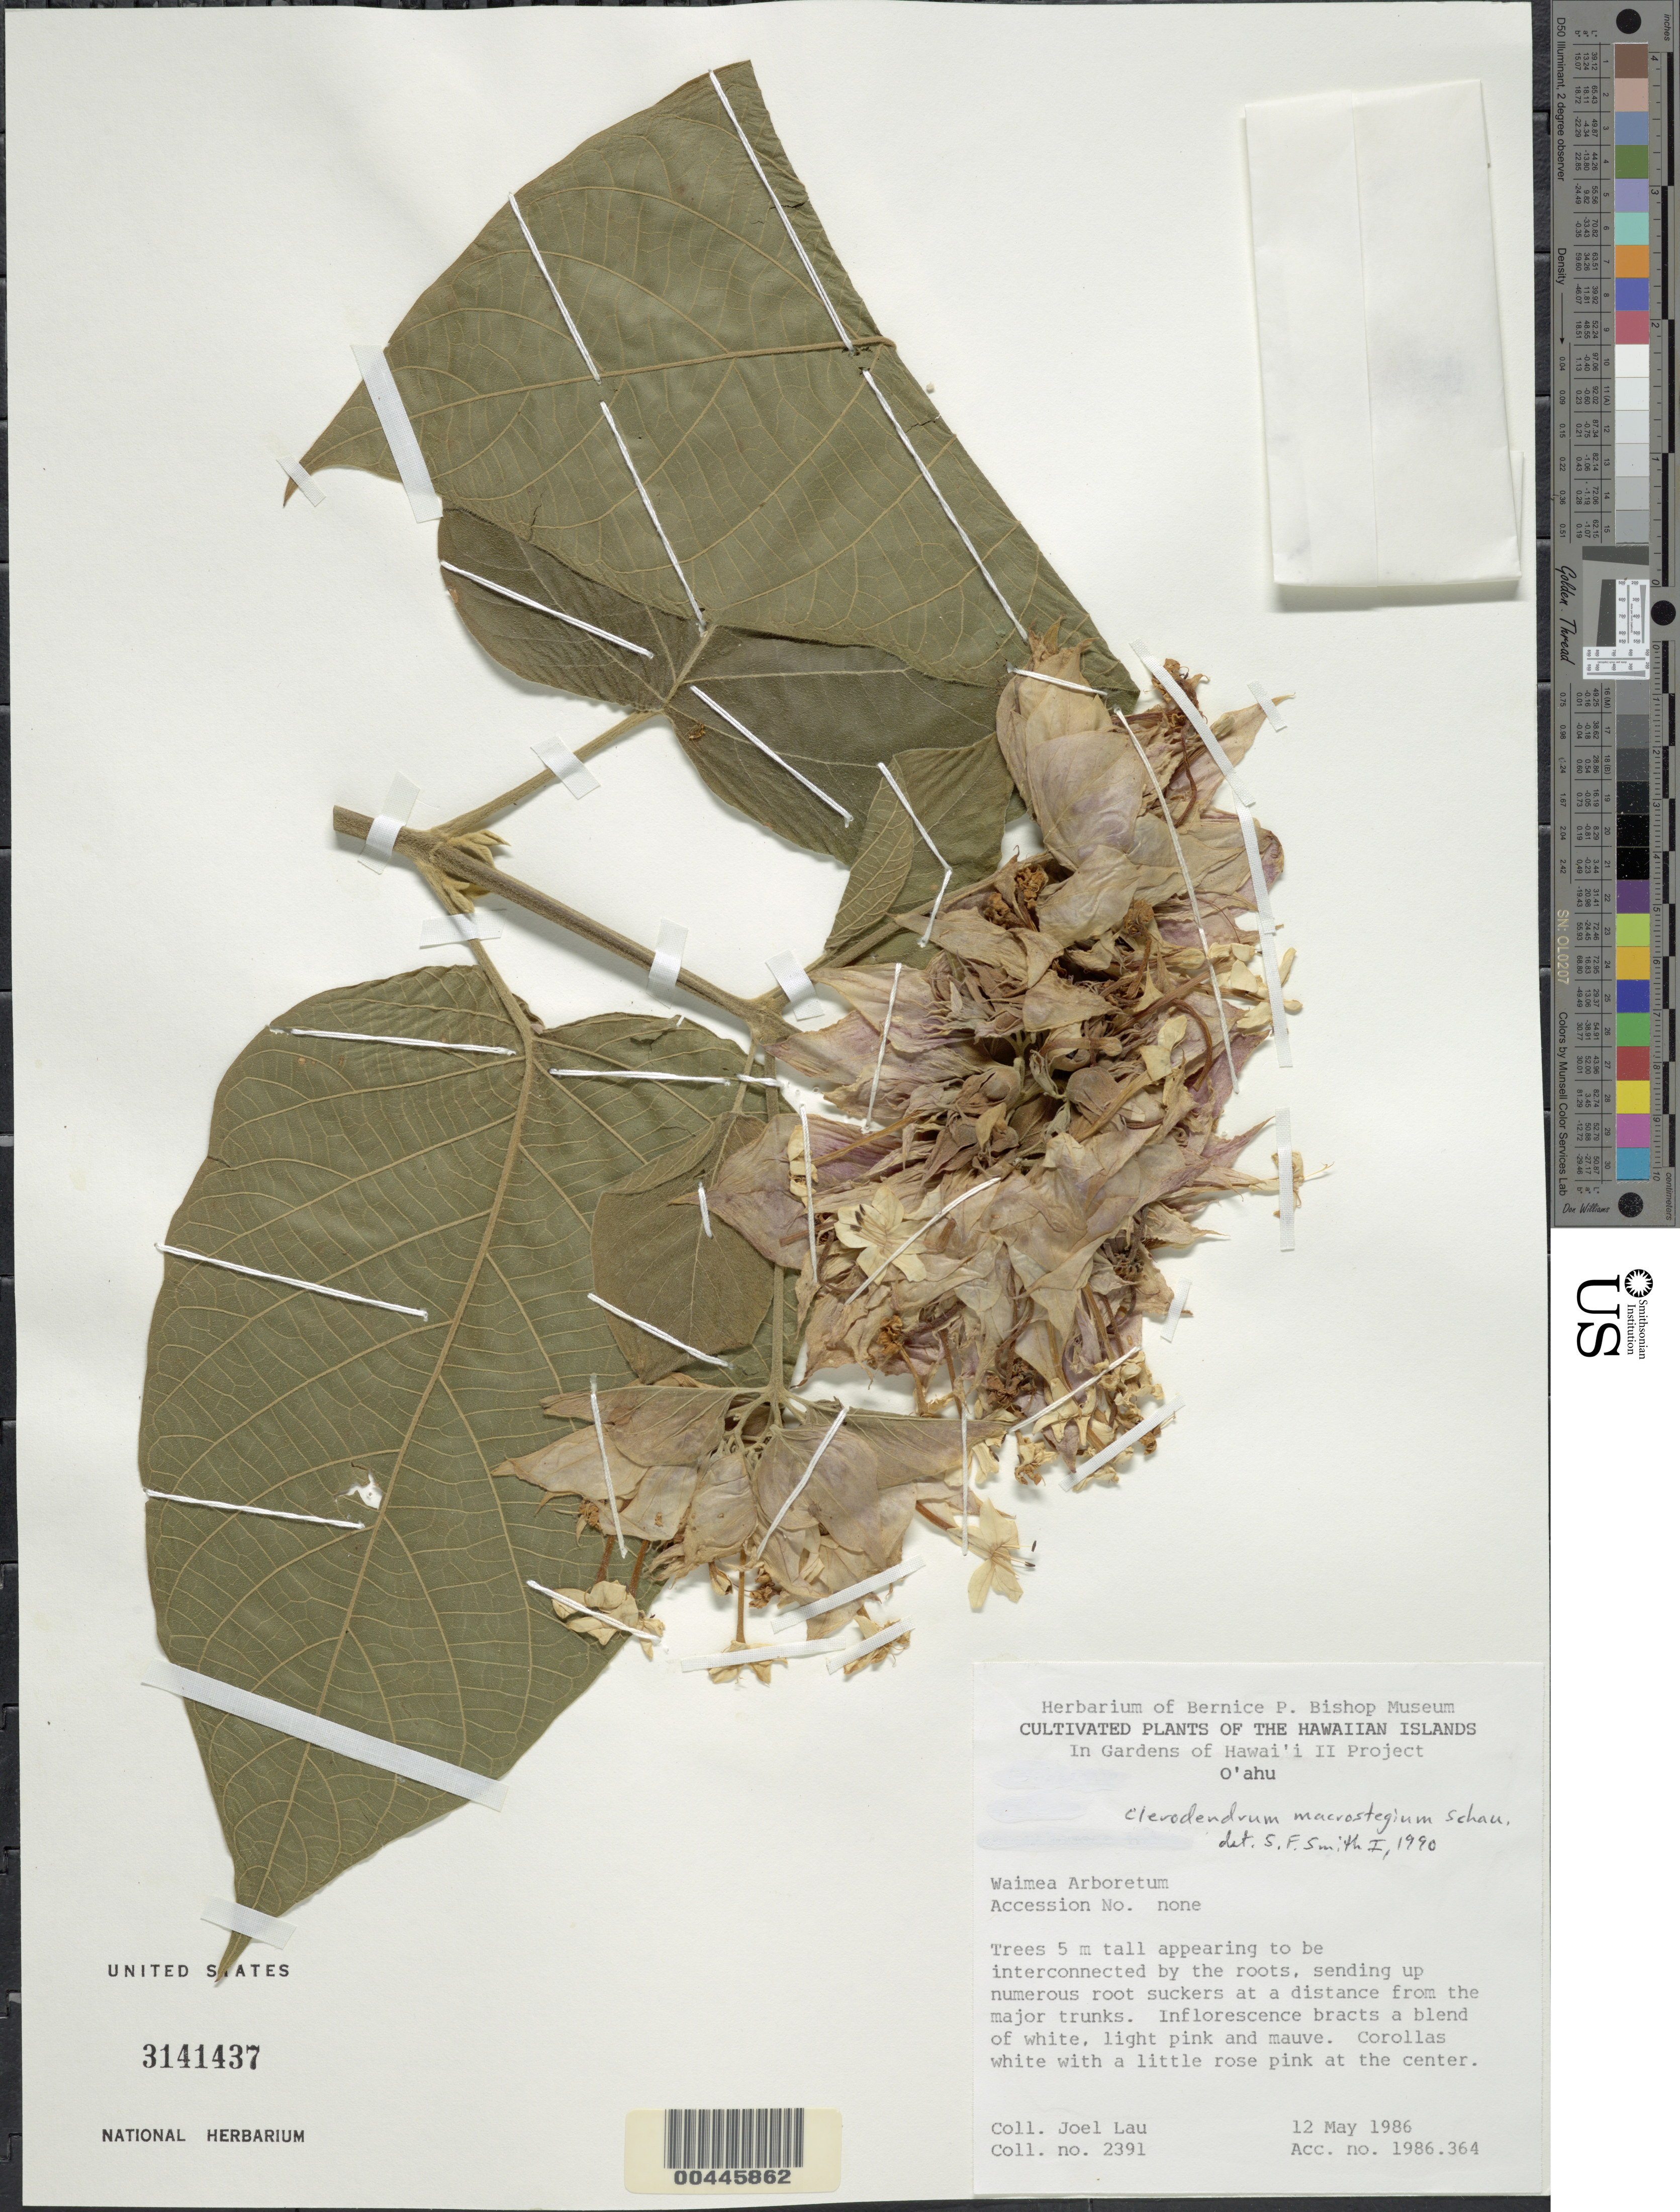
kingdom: Plantae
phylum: Tracheophyta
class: Magnoliopsida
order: Lamiales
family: Lamiaceae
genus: Clerodendrum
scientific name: Clerodendrum macrostegium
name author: Schauer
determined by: Smith, Stephen F., (US), NMNH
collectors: J. Lau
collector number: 2391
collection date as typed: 12 May 1986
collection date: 1986-05-12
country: United States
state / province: Hawaii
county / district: Kauai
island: Kaua'i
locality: Waimea Arboretum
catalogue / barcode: US 3141437